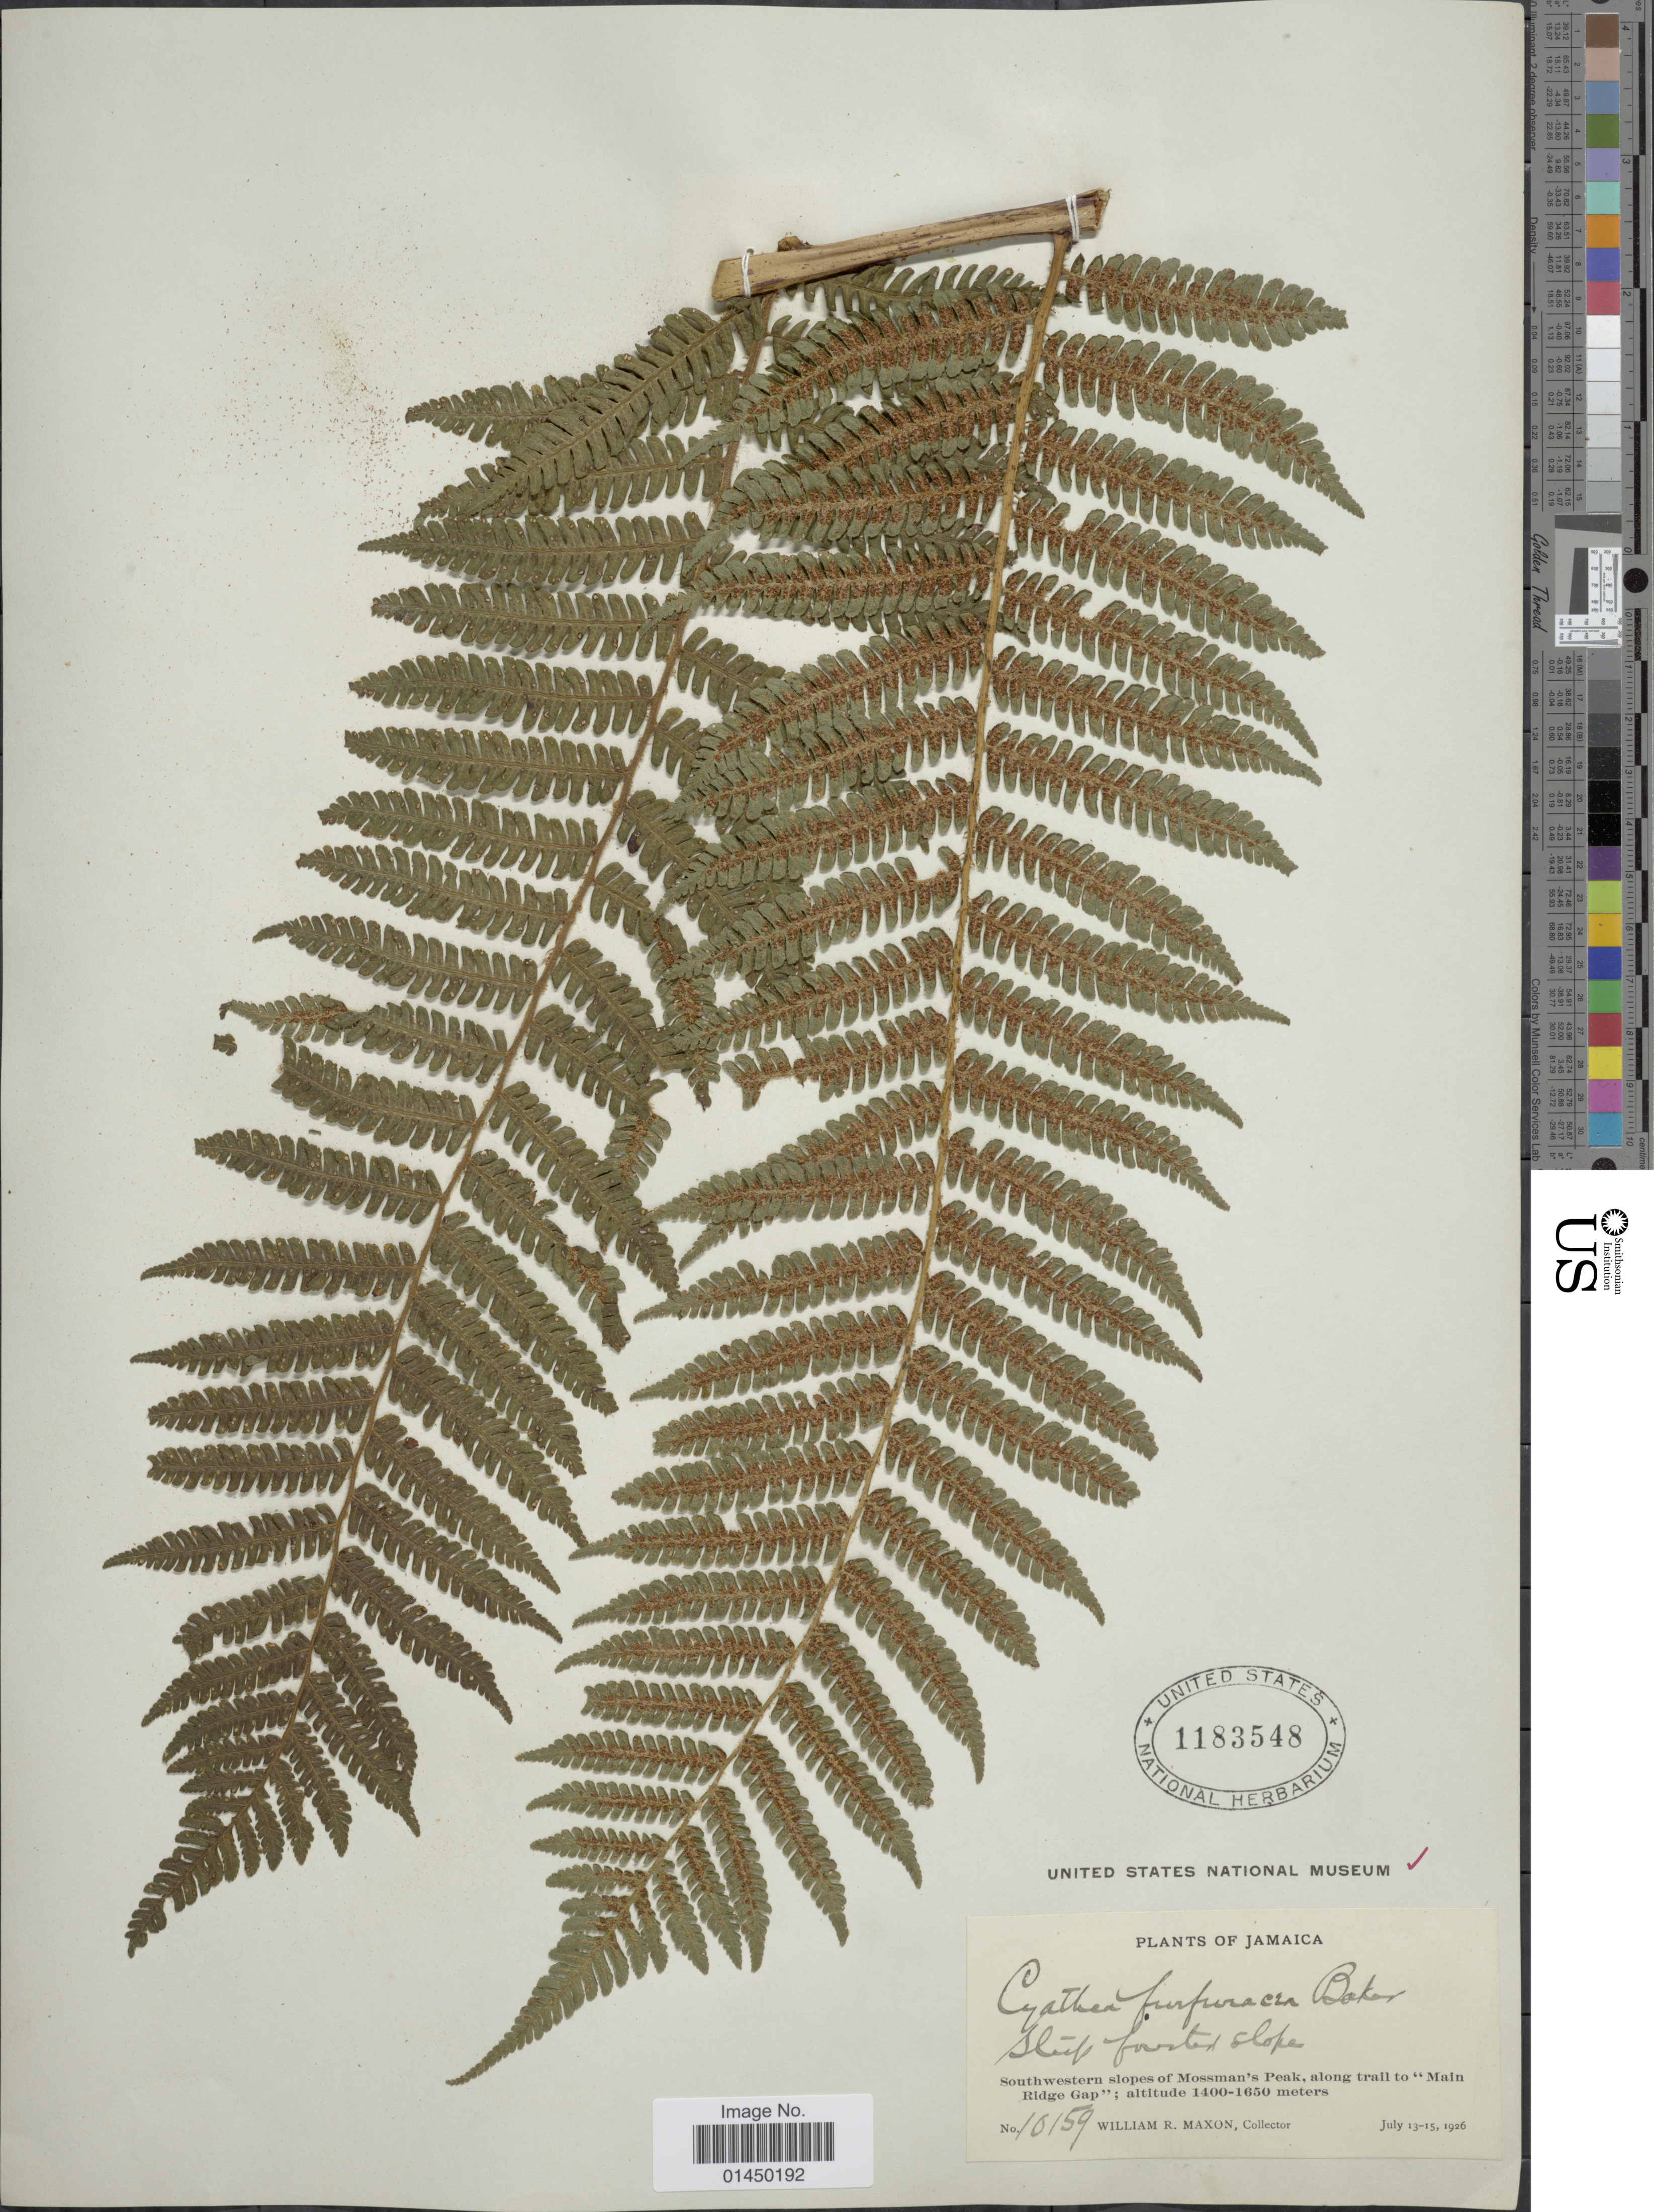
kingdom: Plantae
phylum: Tracheophyta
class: Polypodiopsida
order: Cyatheales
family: Cyatheaceae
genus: Cyathea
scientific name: Cyathea furfuracea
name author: Christ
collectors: W. R. Maxon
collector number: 10159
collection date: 1926-07-13/1926-07-15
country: Jamaica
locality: Southwestern slopes of Mossman's Peak, along trail to "Main Ridge Gap"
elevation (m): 1400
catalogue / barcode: US 1183548